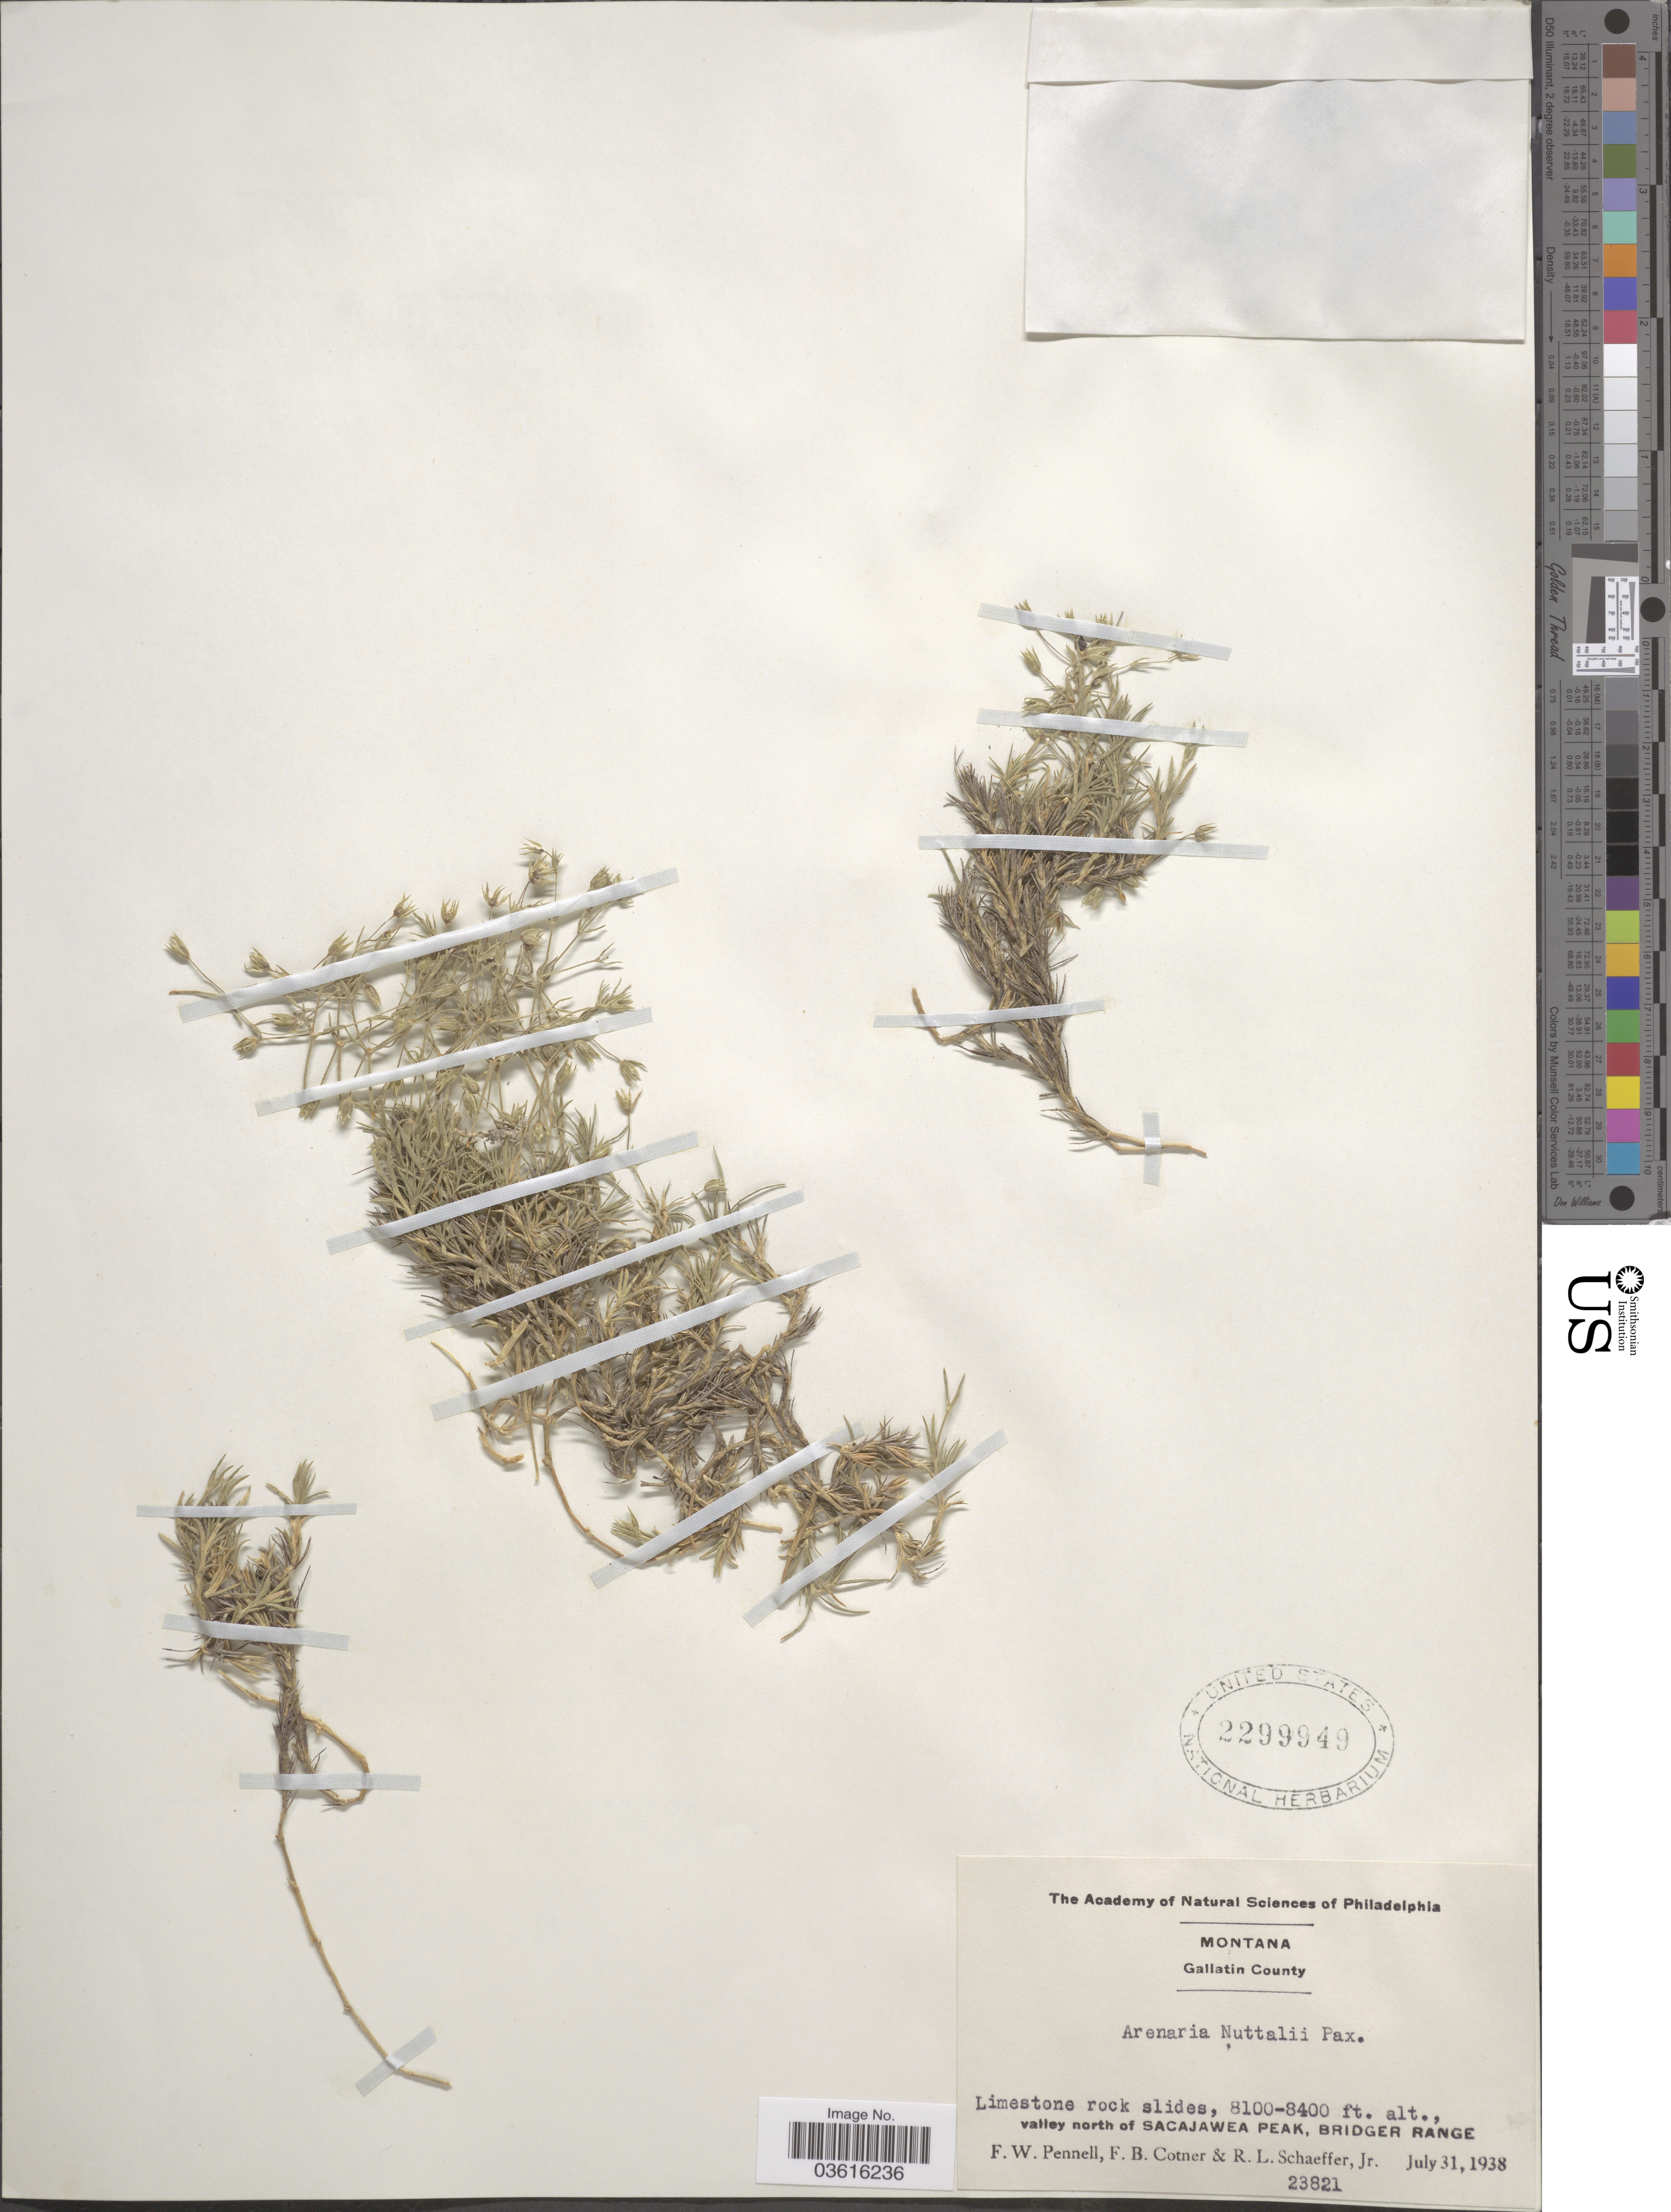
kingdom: Plantae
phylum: Tracheophyta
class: Magnoliopsida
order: Caryophyllales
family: Caryophyllaceae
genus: Minuartia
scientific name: Minuartia nuttallii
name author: (Pax) Briq.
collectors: F. W. Pennell, F. Cotner & R. L. Schaeffer Jr.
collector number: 23821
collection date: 1938-07-31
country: United States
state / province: Montana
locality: Gallatin County. Limestone rock slides, valley north of Sacajawea Peak, Bridger Range.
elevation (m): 2469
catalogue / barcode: US 2299949